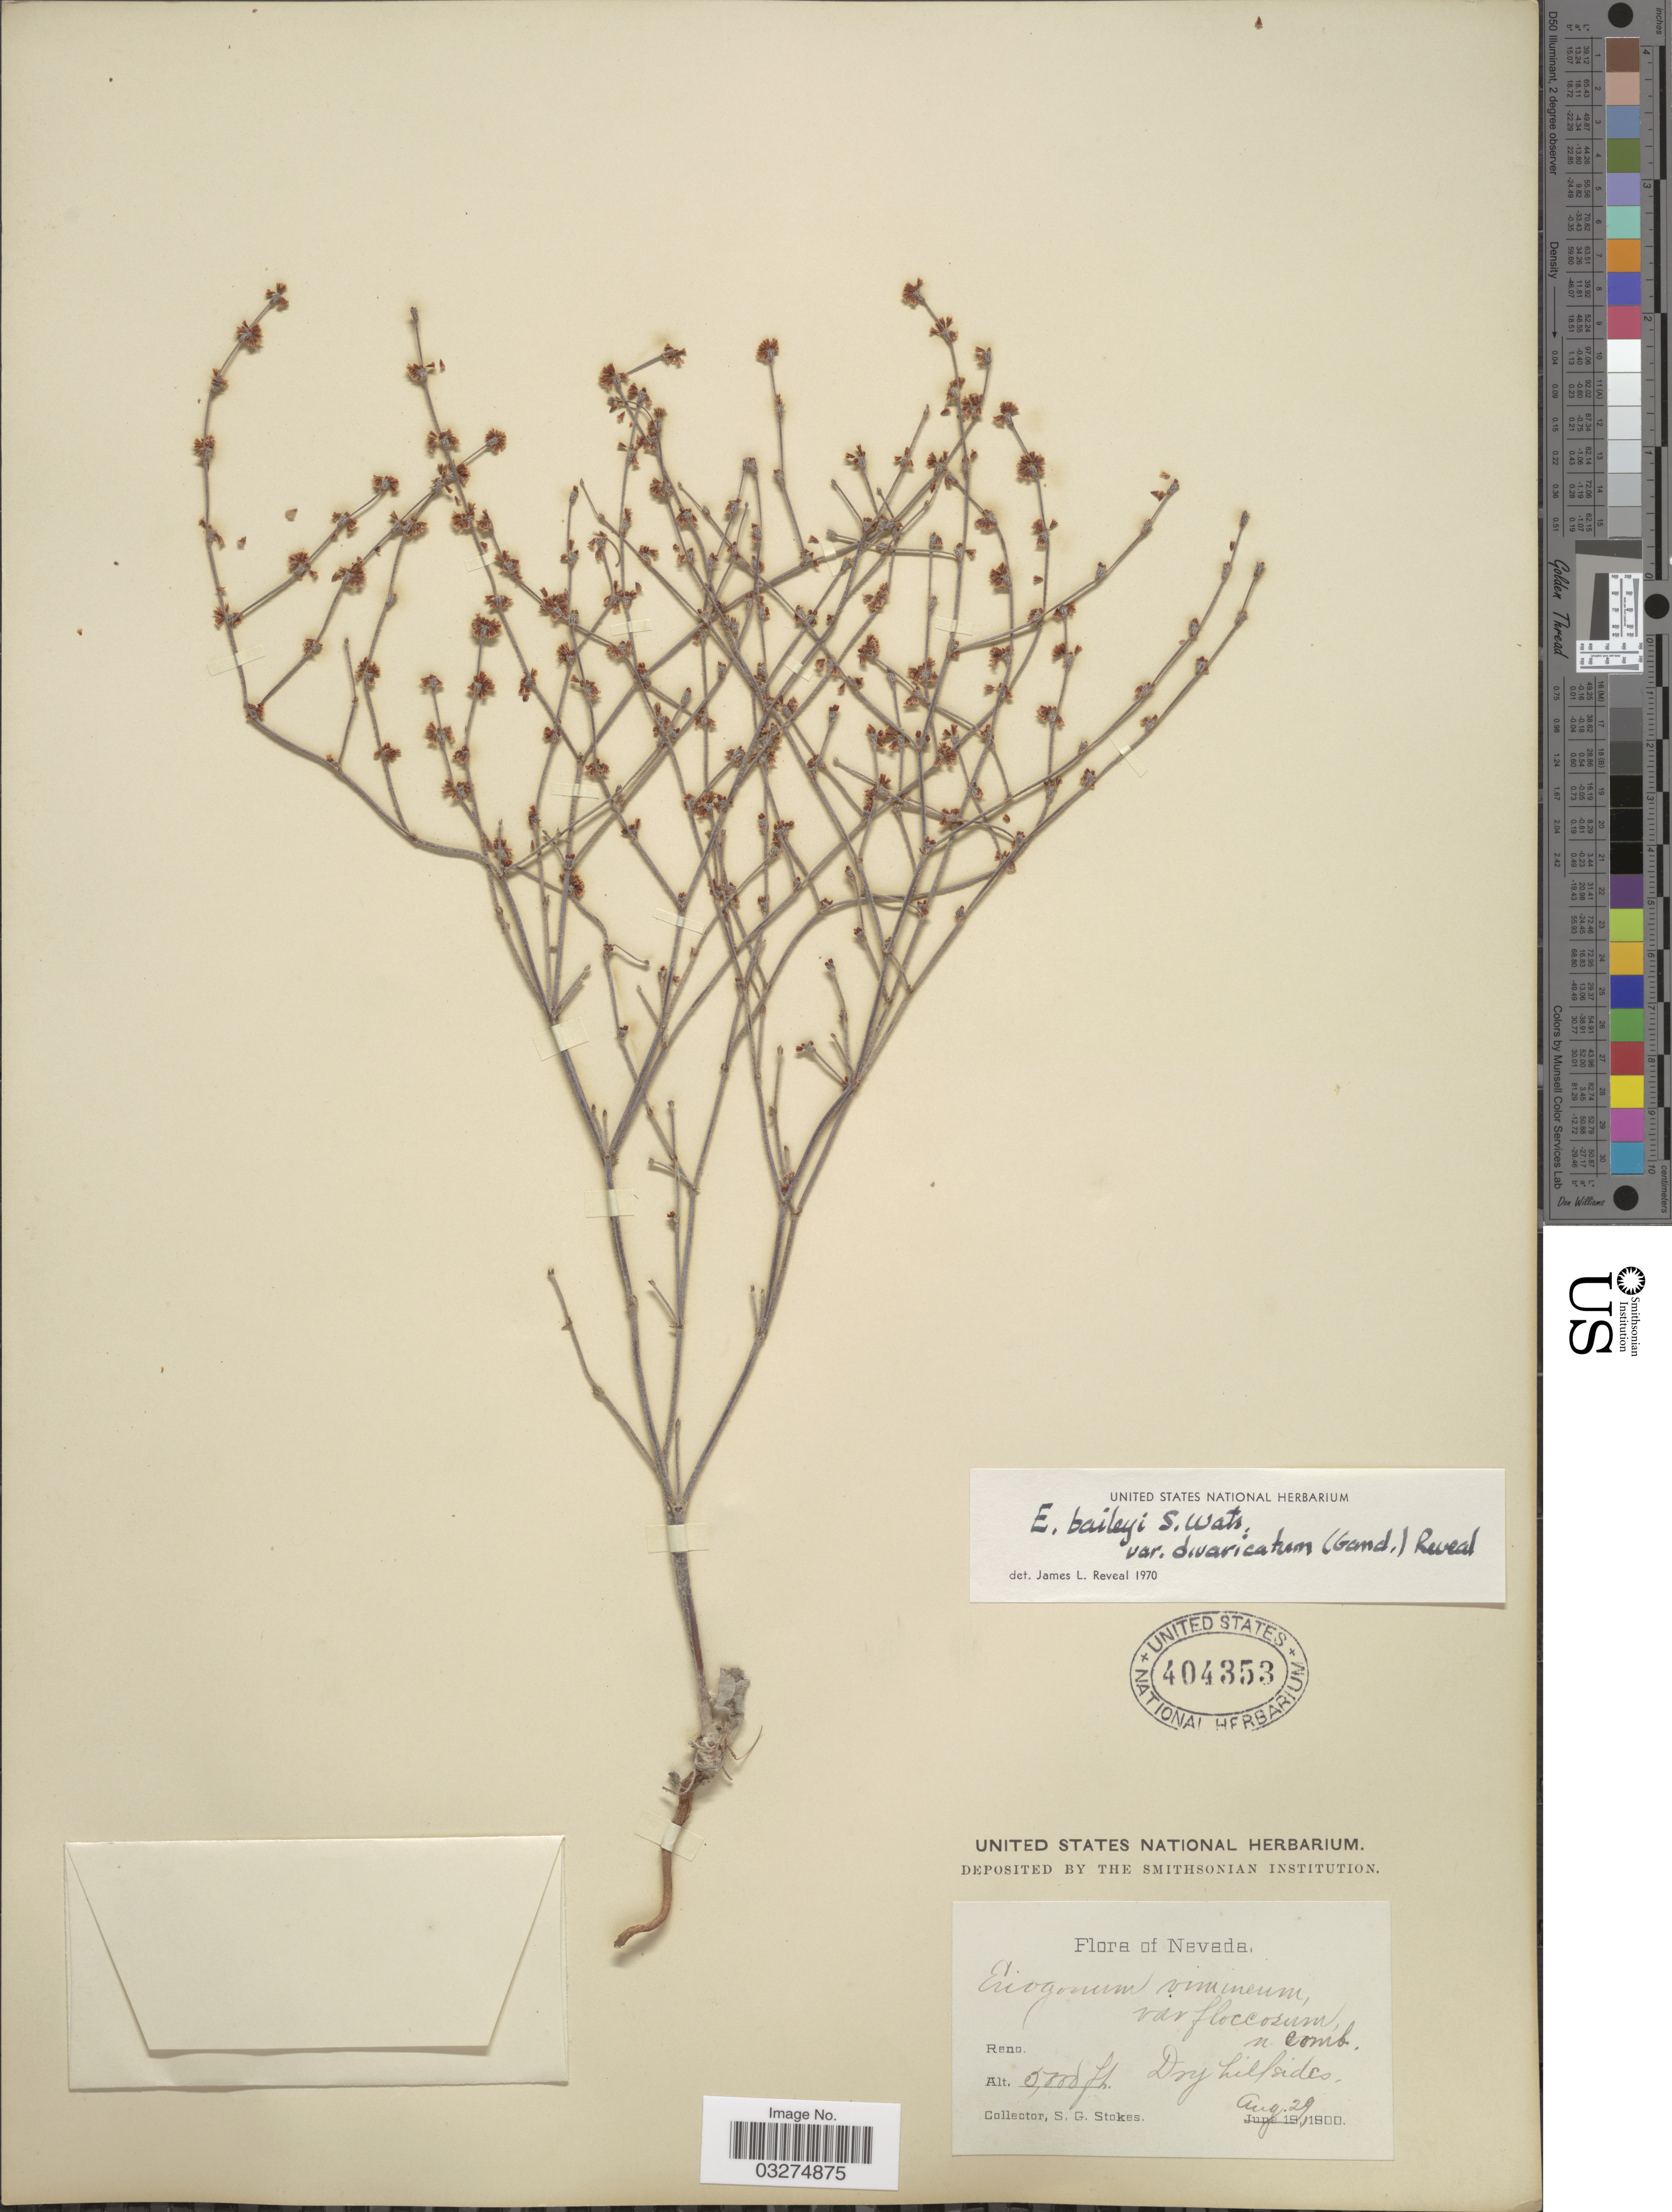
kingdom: Plantae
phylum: Tracheophyta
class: Magnoliopsida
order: Caryophyllales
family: Polygonaceae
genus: Eriogonum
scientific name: Eriogonum baileyi var. divaricatum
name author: (Gand.) Reveal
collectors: S. G. Stokes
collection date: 1900-08-29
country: United States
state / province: Nevada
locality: Dry hillsides.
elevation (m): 1524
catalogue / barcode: US 404353